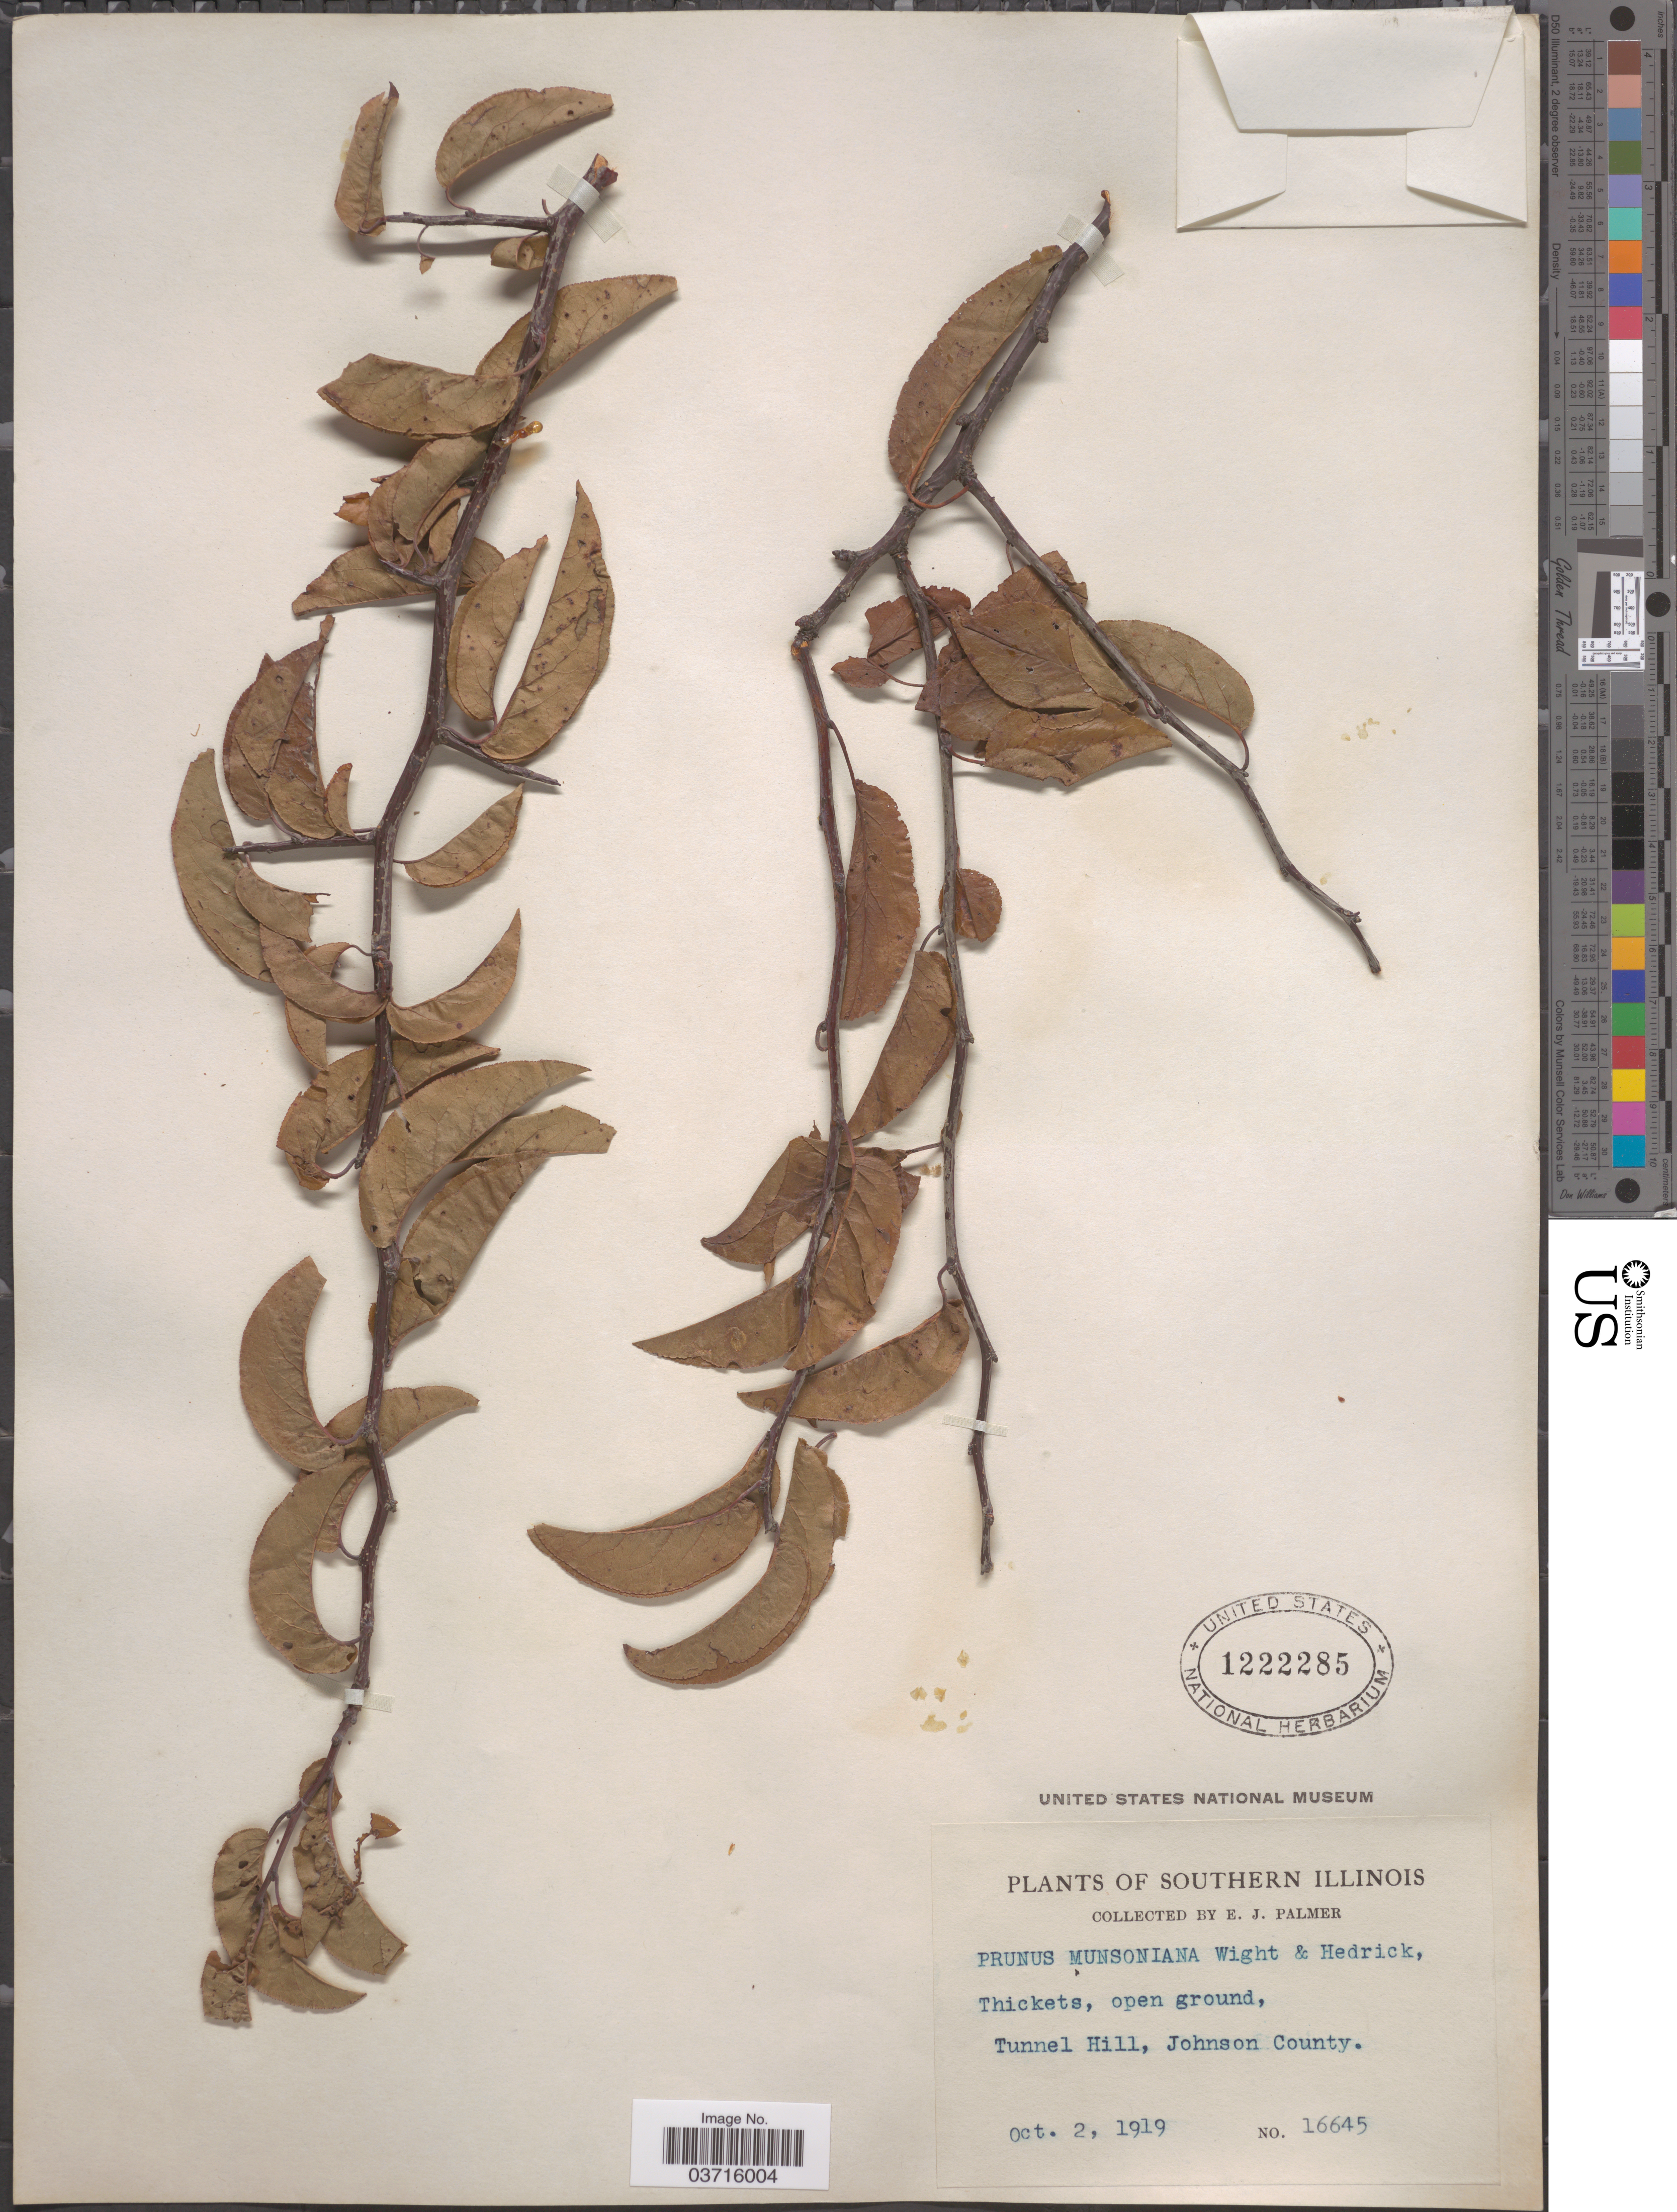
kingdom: Plantae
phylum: Tracheophyta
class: Magnoliopsida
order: Rosales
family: Rosaceae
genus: Prunus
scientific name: Prunus munsoniana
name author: W. Wight & Hedrick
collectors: E. J. Palmer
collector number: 16645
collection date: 1919-10-02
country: United States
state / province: Illinois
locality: Southern Illinois. Thickets, open ground, Tunnel Hill, Johnson County.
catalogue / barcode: US 1222285